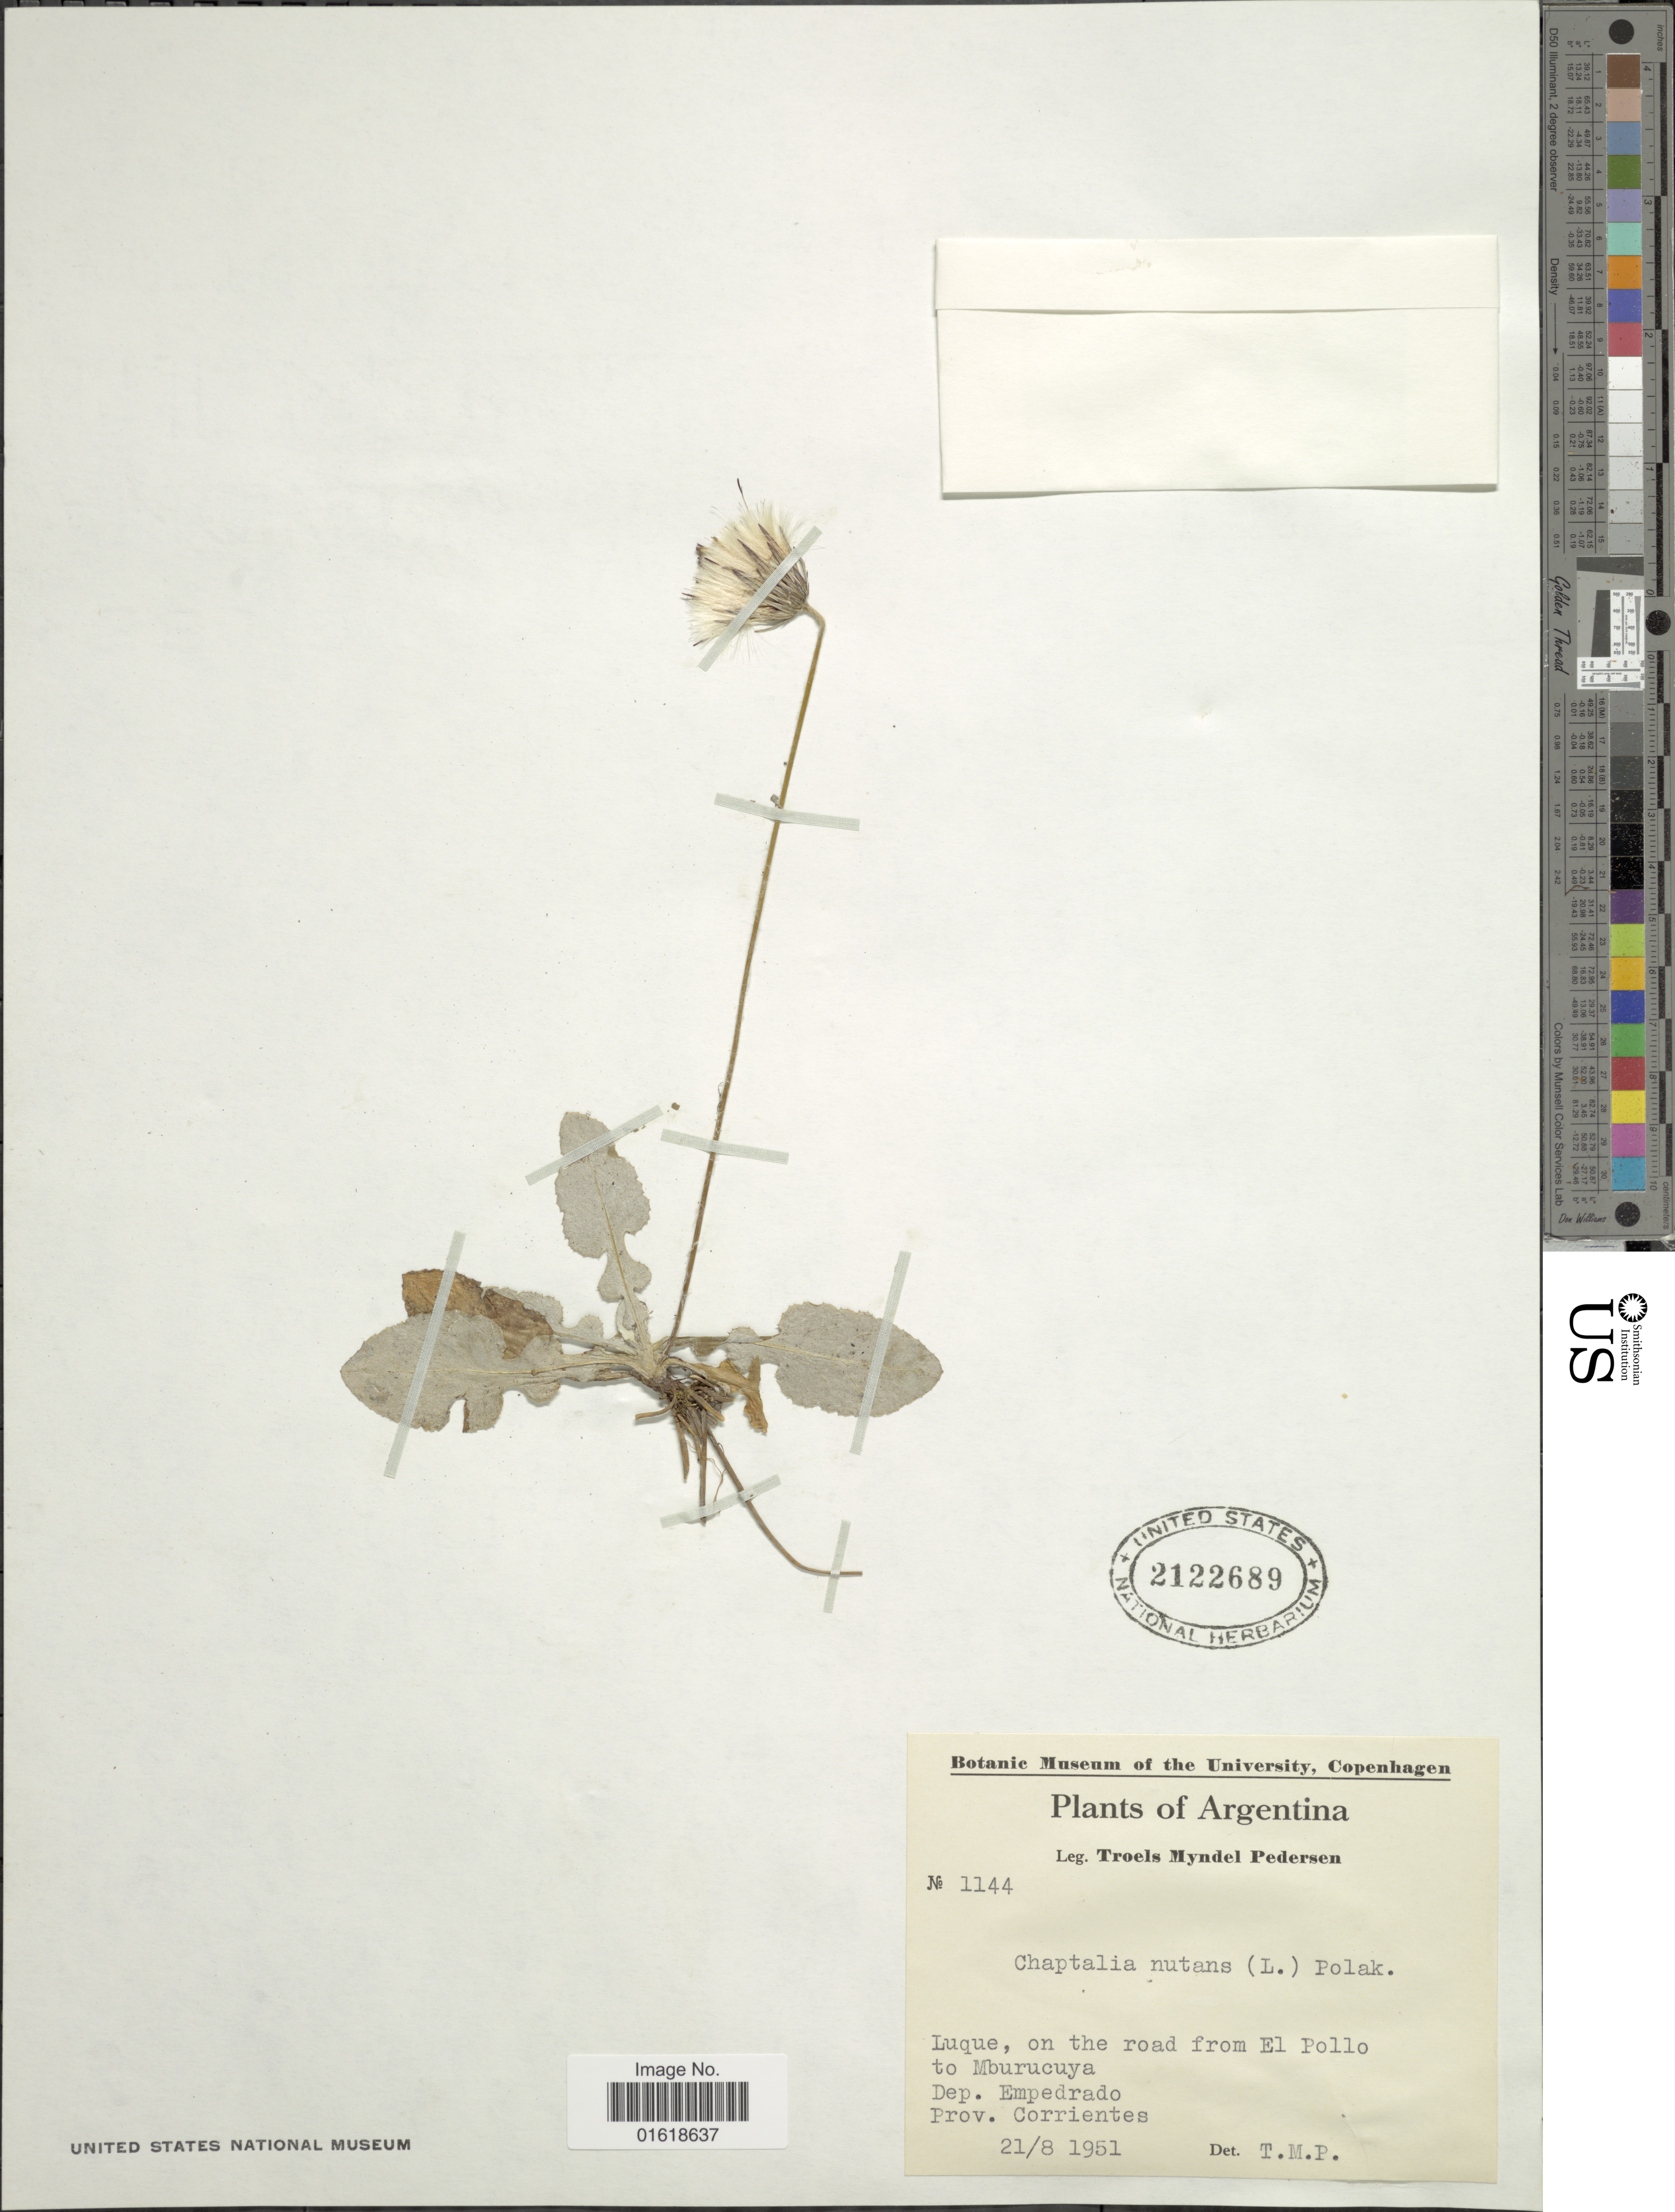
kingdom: Plantae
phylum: Tracheophyta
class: Magnoliopsida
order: Asterales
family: Asteraceae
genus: Chaptalia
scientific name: Chaptalia nutans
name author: (L.) Pol.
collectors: T. Pederson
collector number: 1144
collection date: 1951-08-21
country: Argentina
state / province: Corrientes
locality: Luque, on the road from El Pollo to Mburucuya. Dep. Empedrado. Prov. Corrientes.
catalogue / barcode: US 2122689